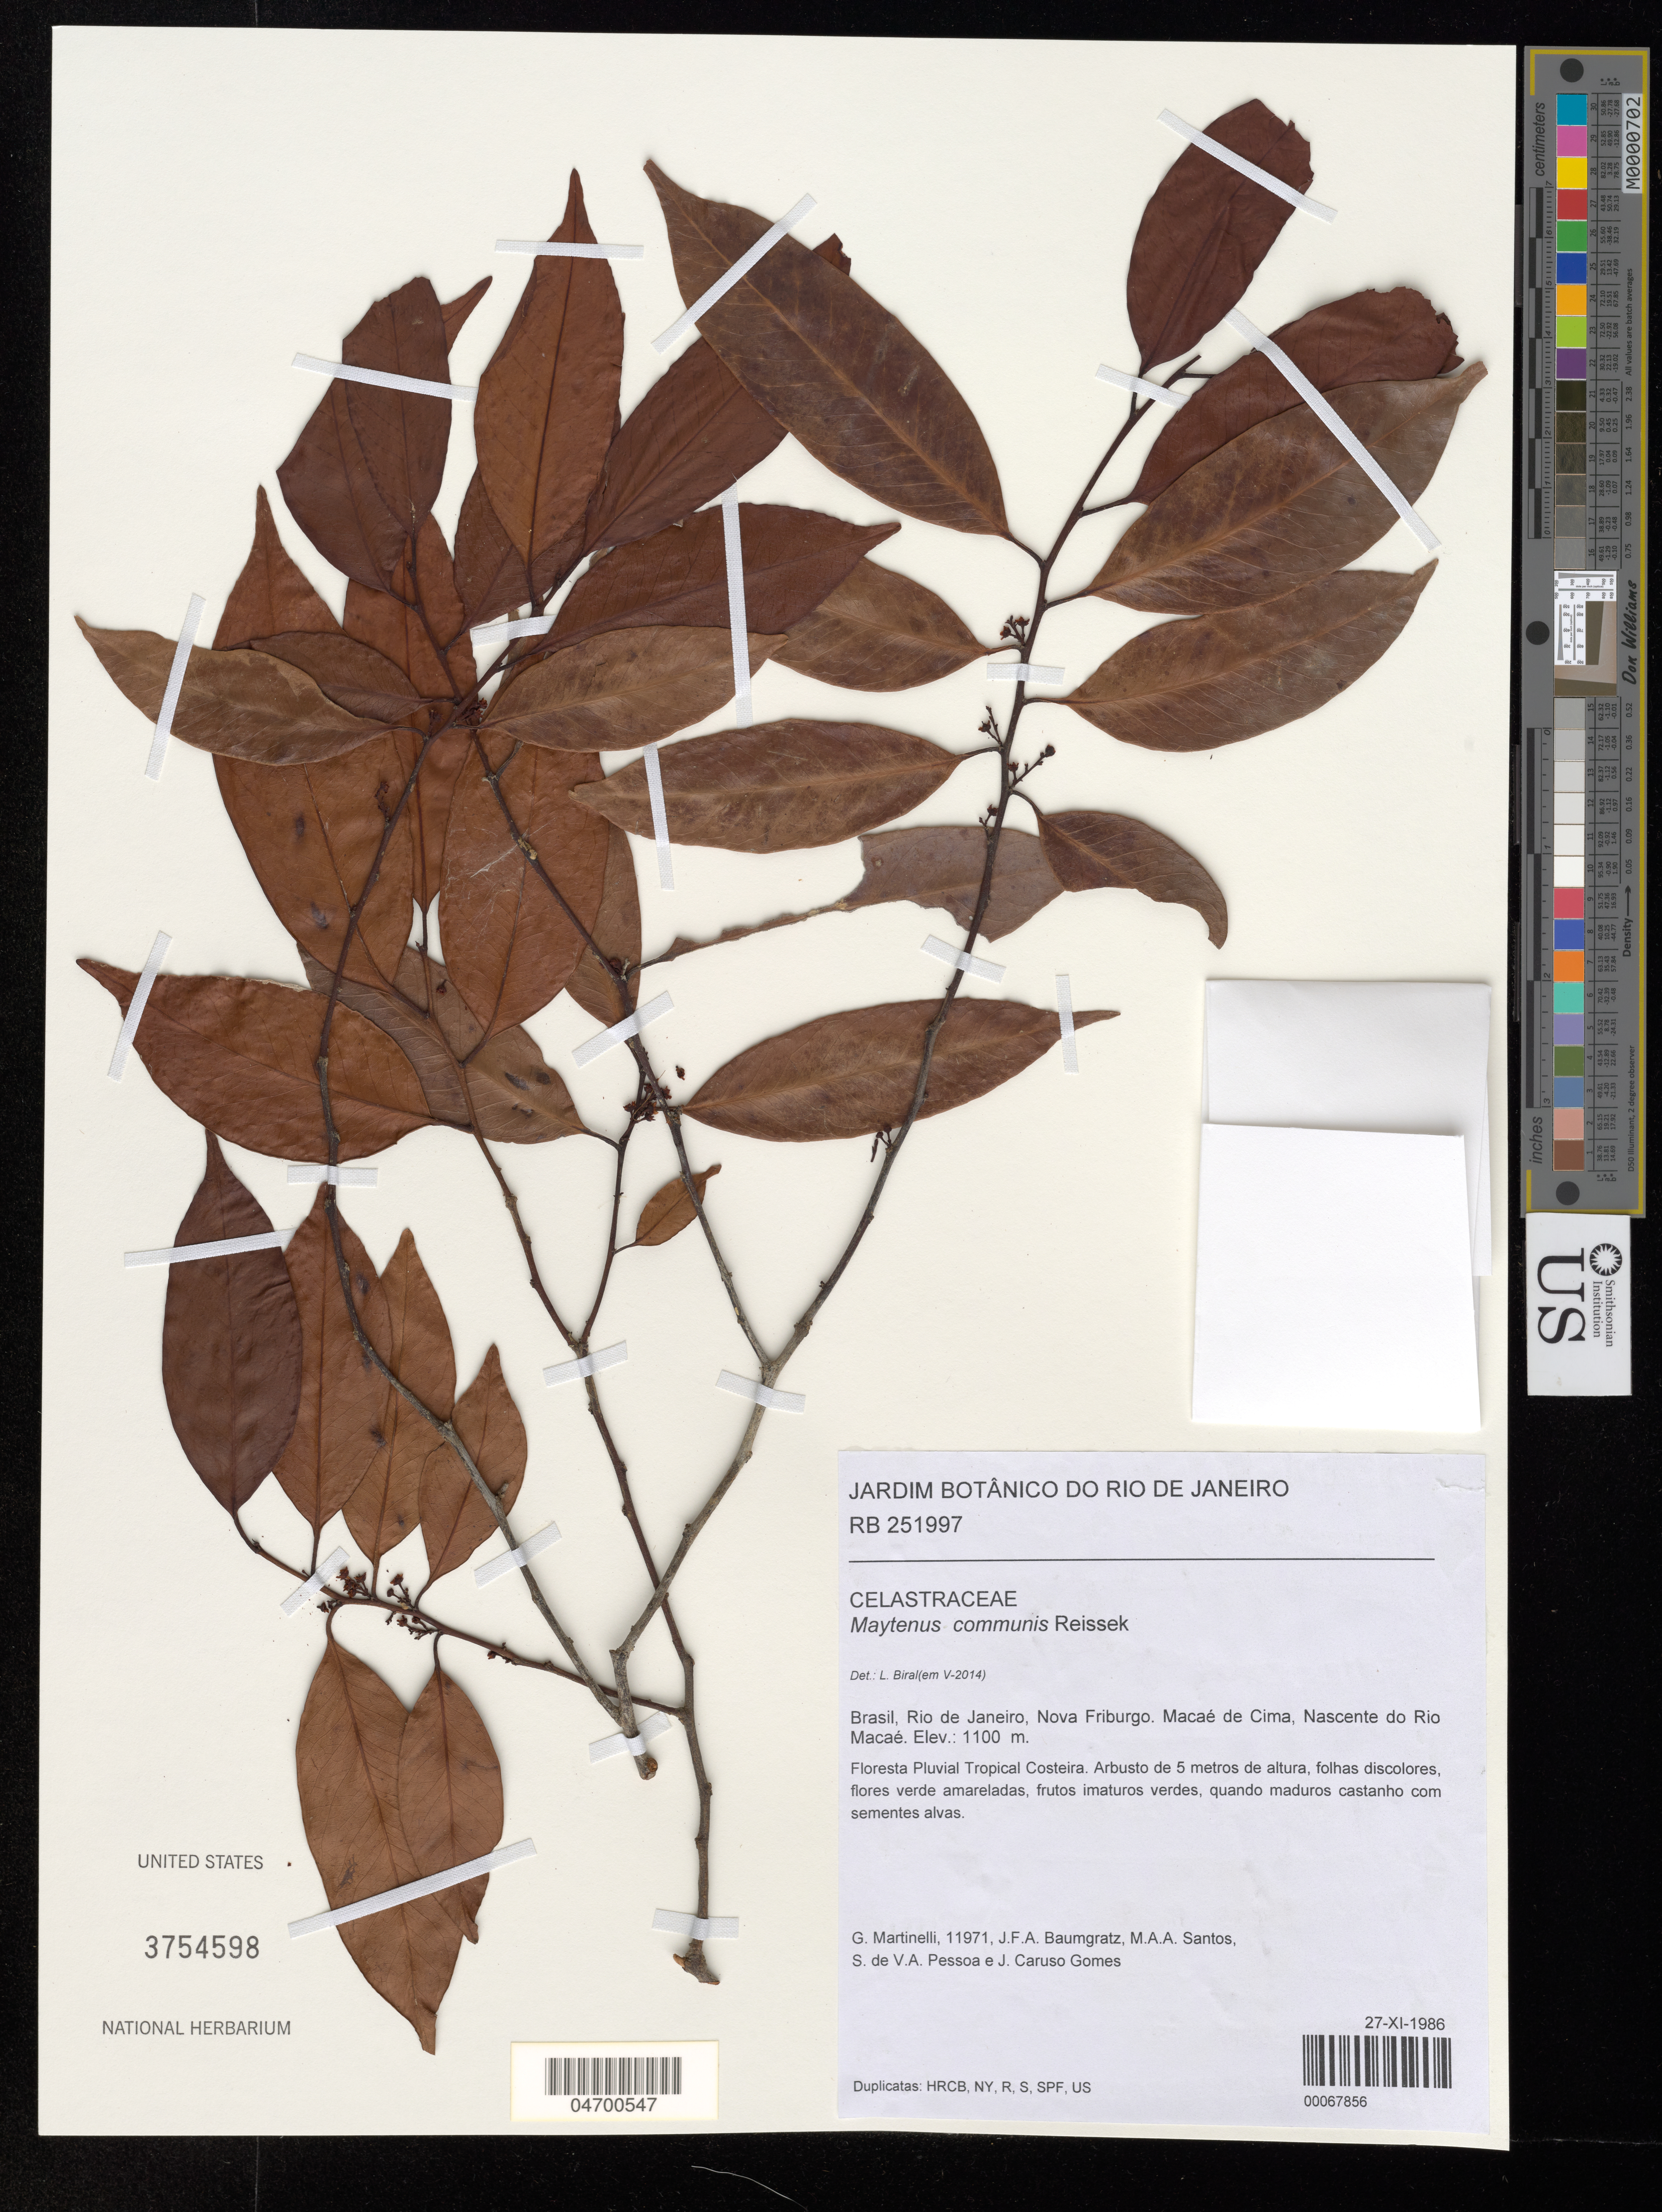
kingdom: Plantae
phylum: Tracheophyta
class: Magnoliopsida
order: Celastrales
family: Celastraceae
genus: Maytenus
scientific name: Maytenus communis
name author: Reissek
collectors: G. Martinelli, J. F. A. Baumgratz, M. A. Santos & V. Pessoa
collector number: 11971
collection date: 1986-11-27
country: Brazil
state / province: Rio de Janeiro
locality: Nova Friburgo. Macaé de Cima, Nascente do Rio Macaé.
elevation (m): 1100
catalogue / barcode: US 3754598